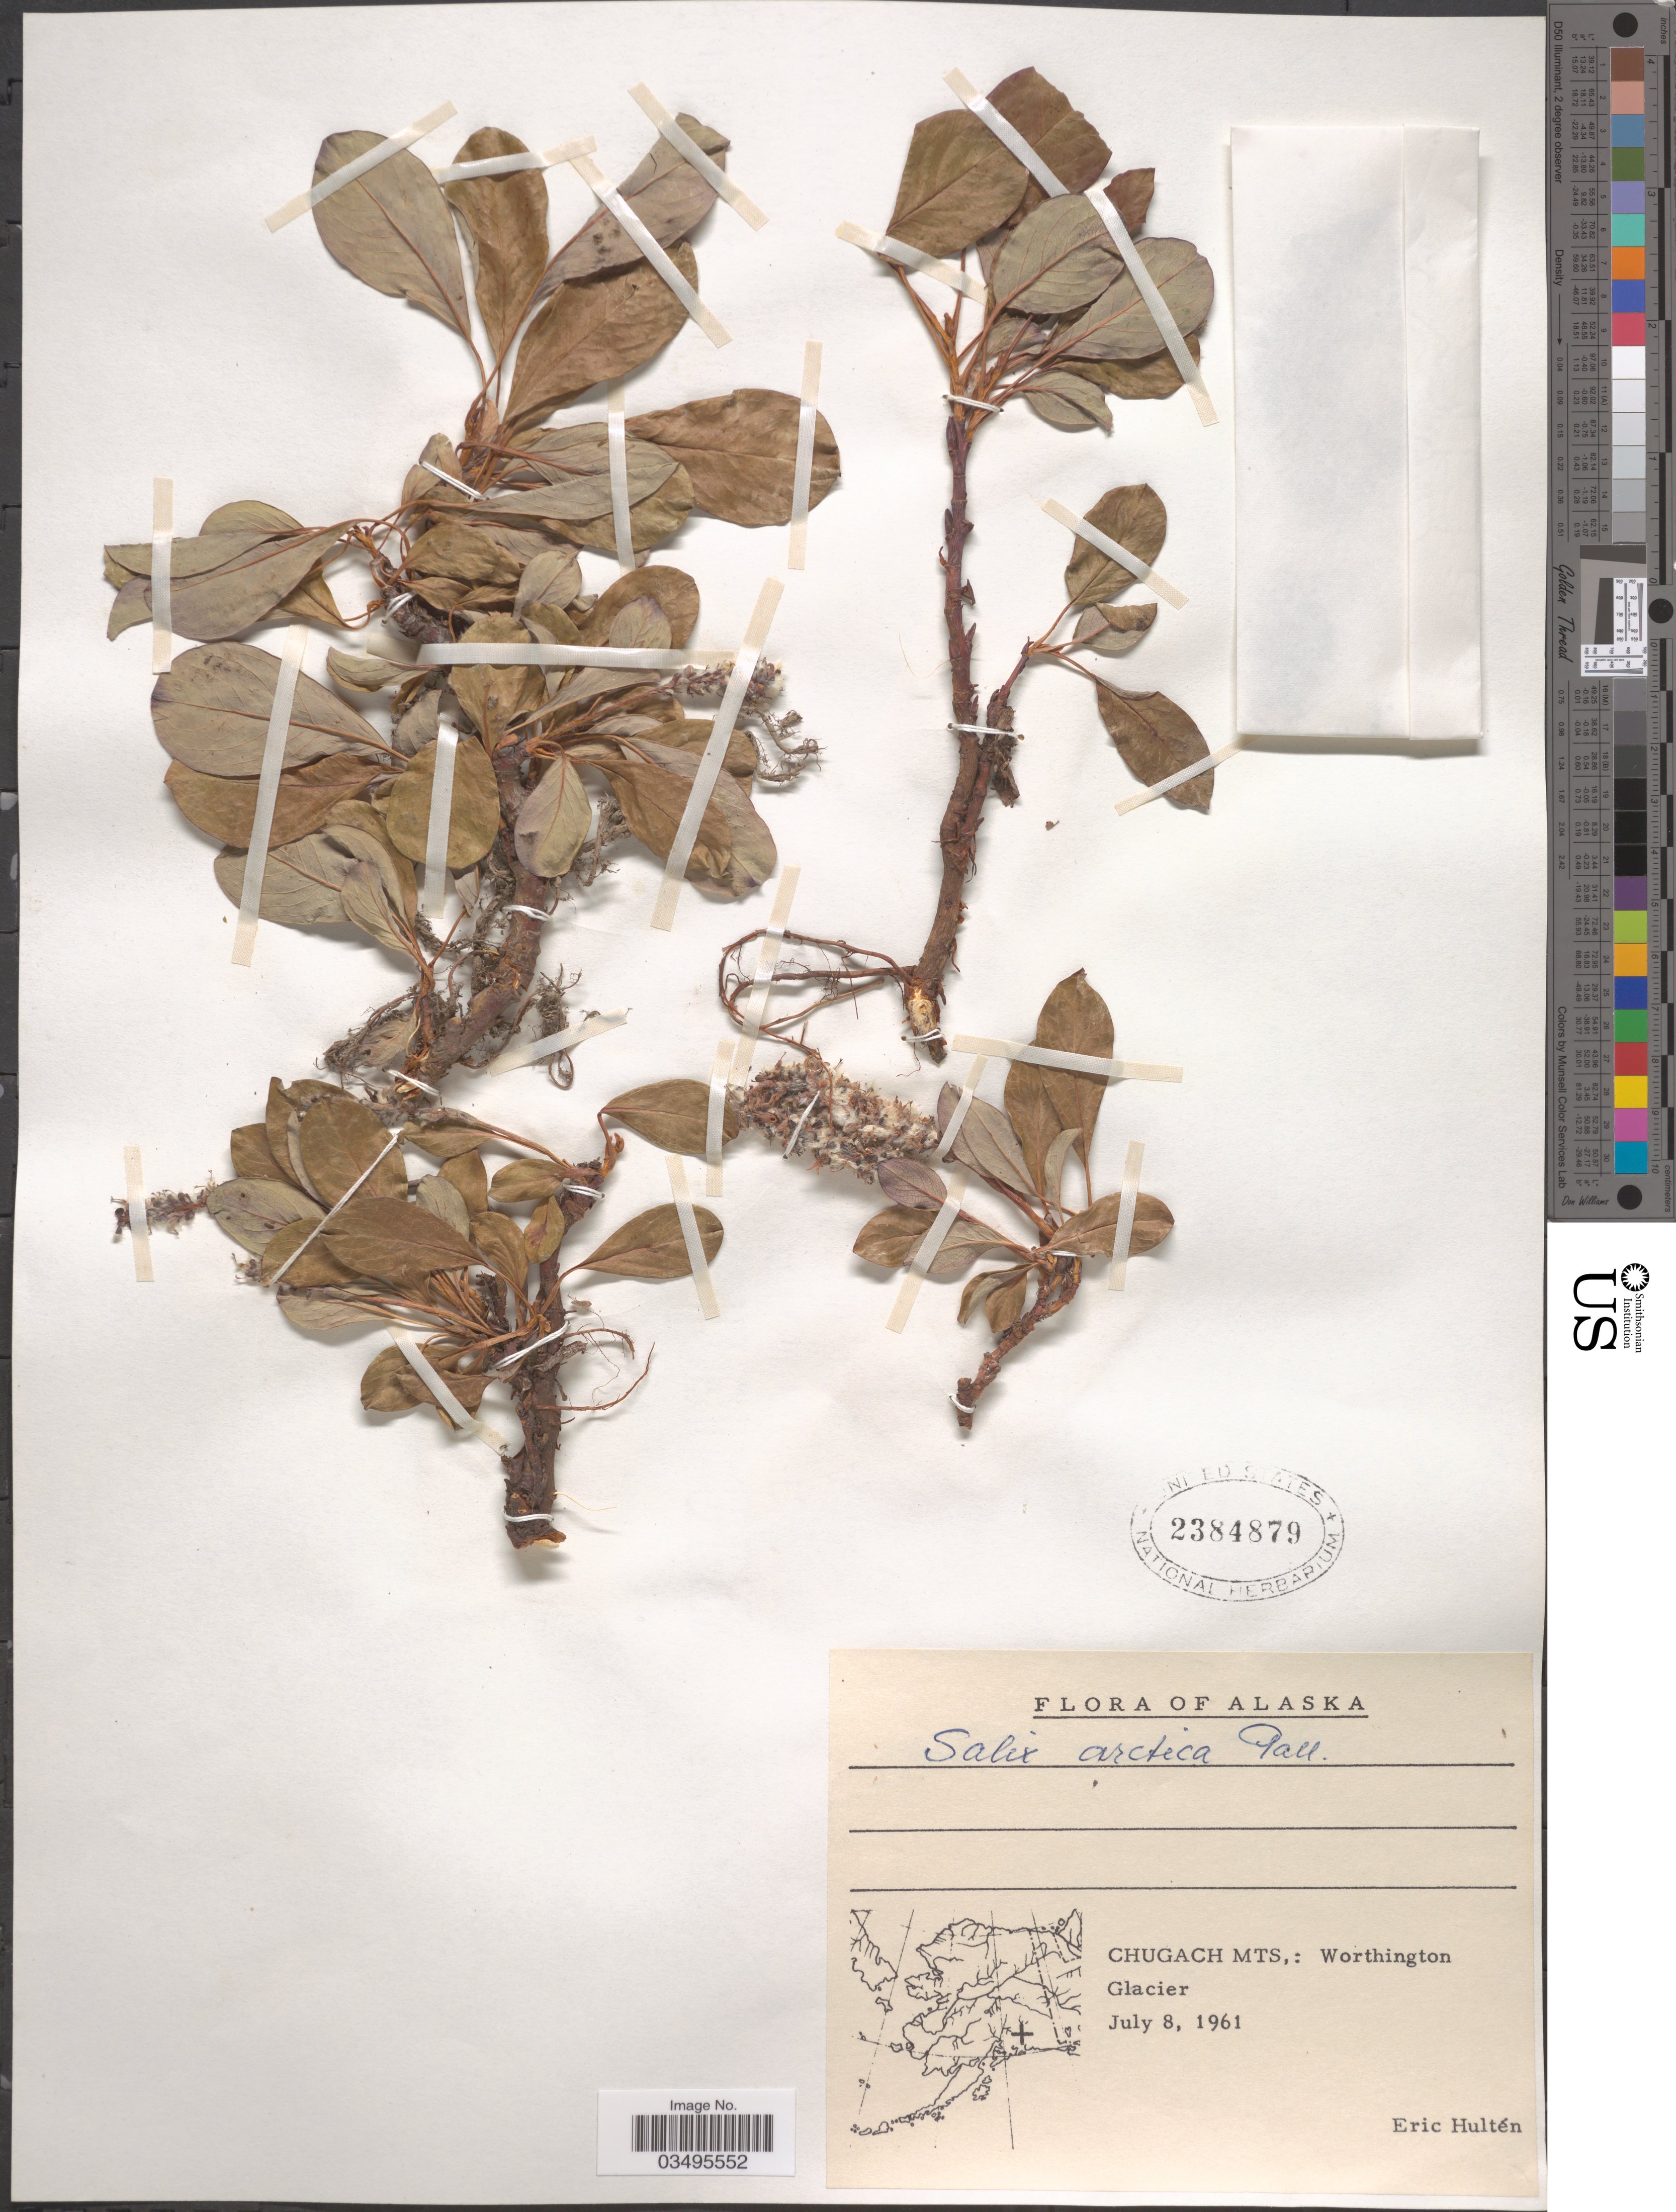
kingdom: Plantae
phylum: Tracheophyta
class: Magnoliopsida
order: Malpighiales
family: Salicaceae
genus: Salix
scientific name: Salix arctica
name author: Pall.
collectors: E. G. Hultén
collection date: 1961-07-08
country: United States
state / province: Alaska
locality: Chugach Mts.: Worthington Glacier.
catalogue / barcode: US 2384879